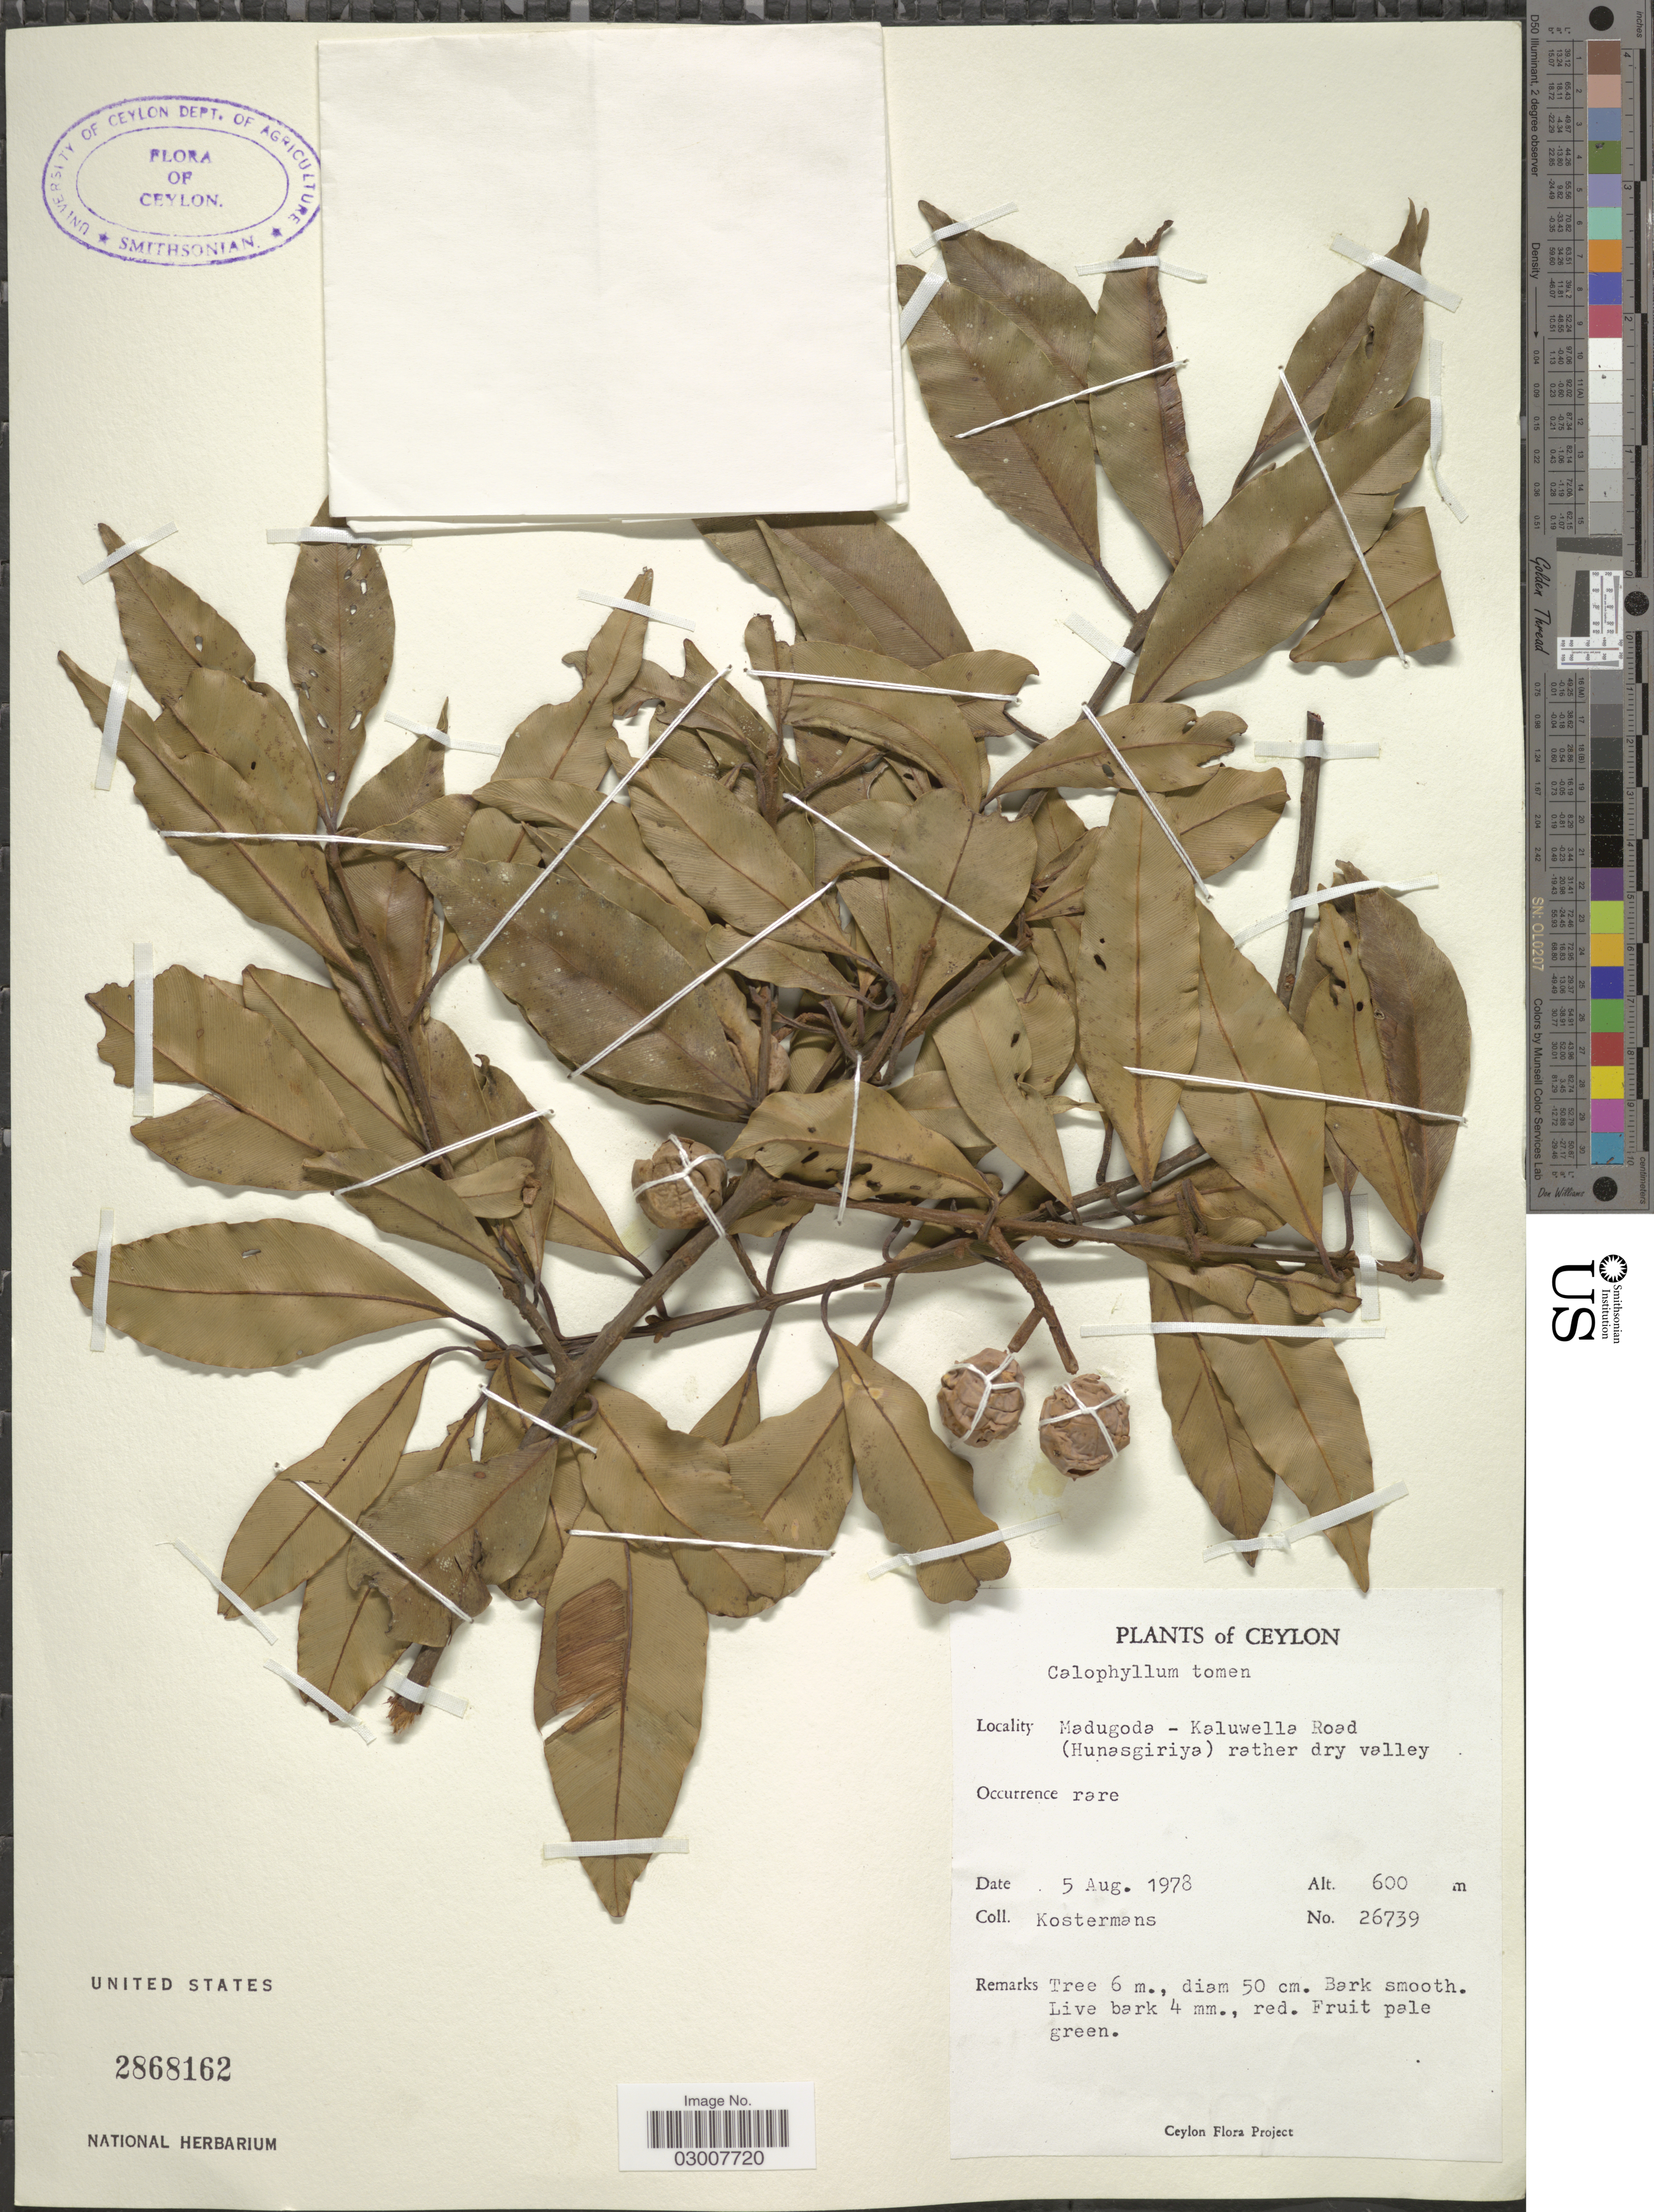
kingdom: Plantae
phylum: Tracheophyta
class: Magnoliopsida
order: Malpighiales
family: Calophyllaceae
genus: Calophyllum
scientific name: Calophyllum tomentosum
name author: Wight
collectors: Kostermans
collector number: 26739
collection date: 1978-08-05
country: Sri Lanka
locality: Ceylon. Madugoda - Kaluwella Road (Hunasgiriya).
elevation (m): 600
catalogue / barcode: US 2868162